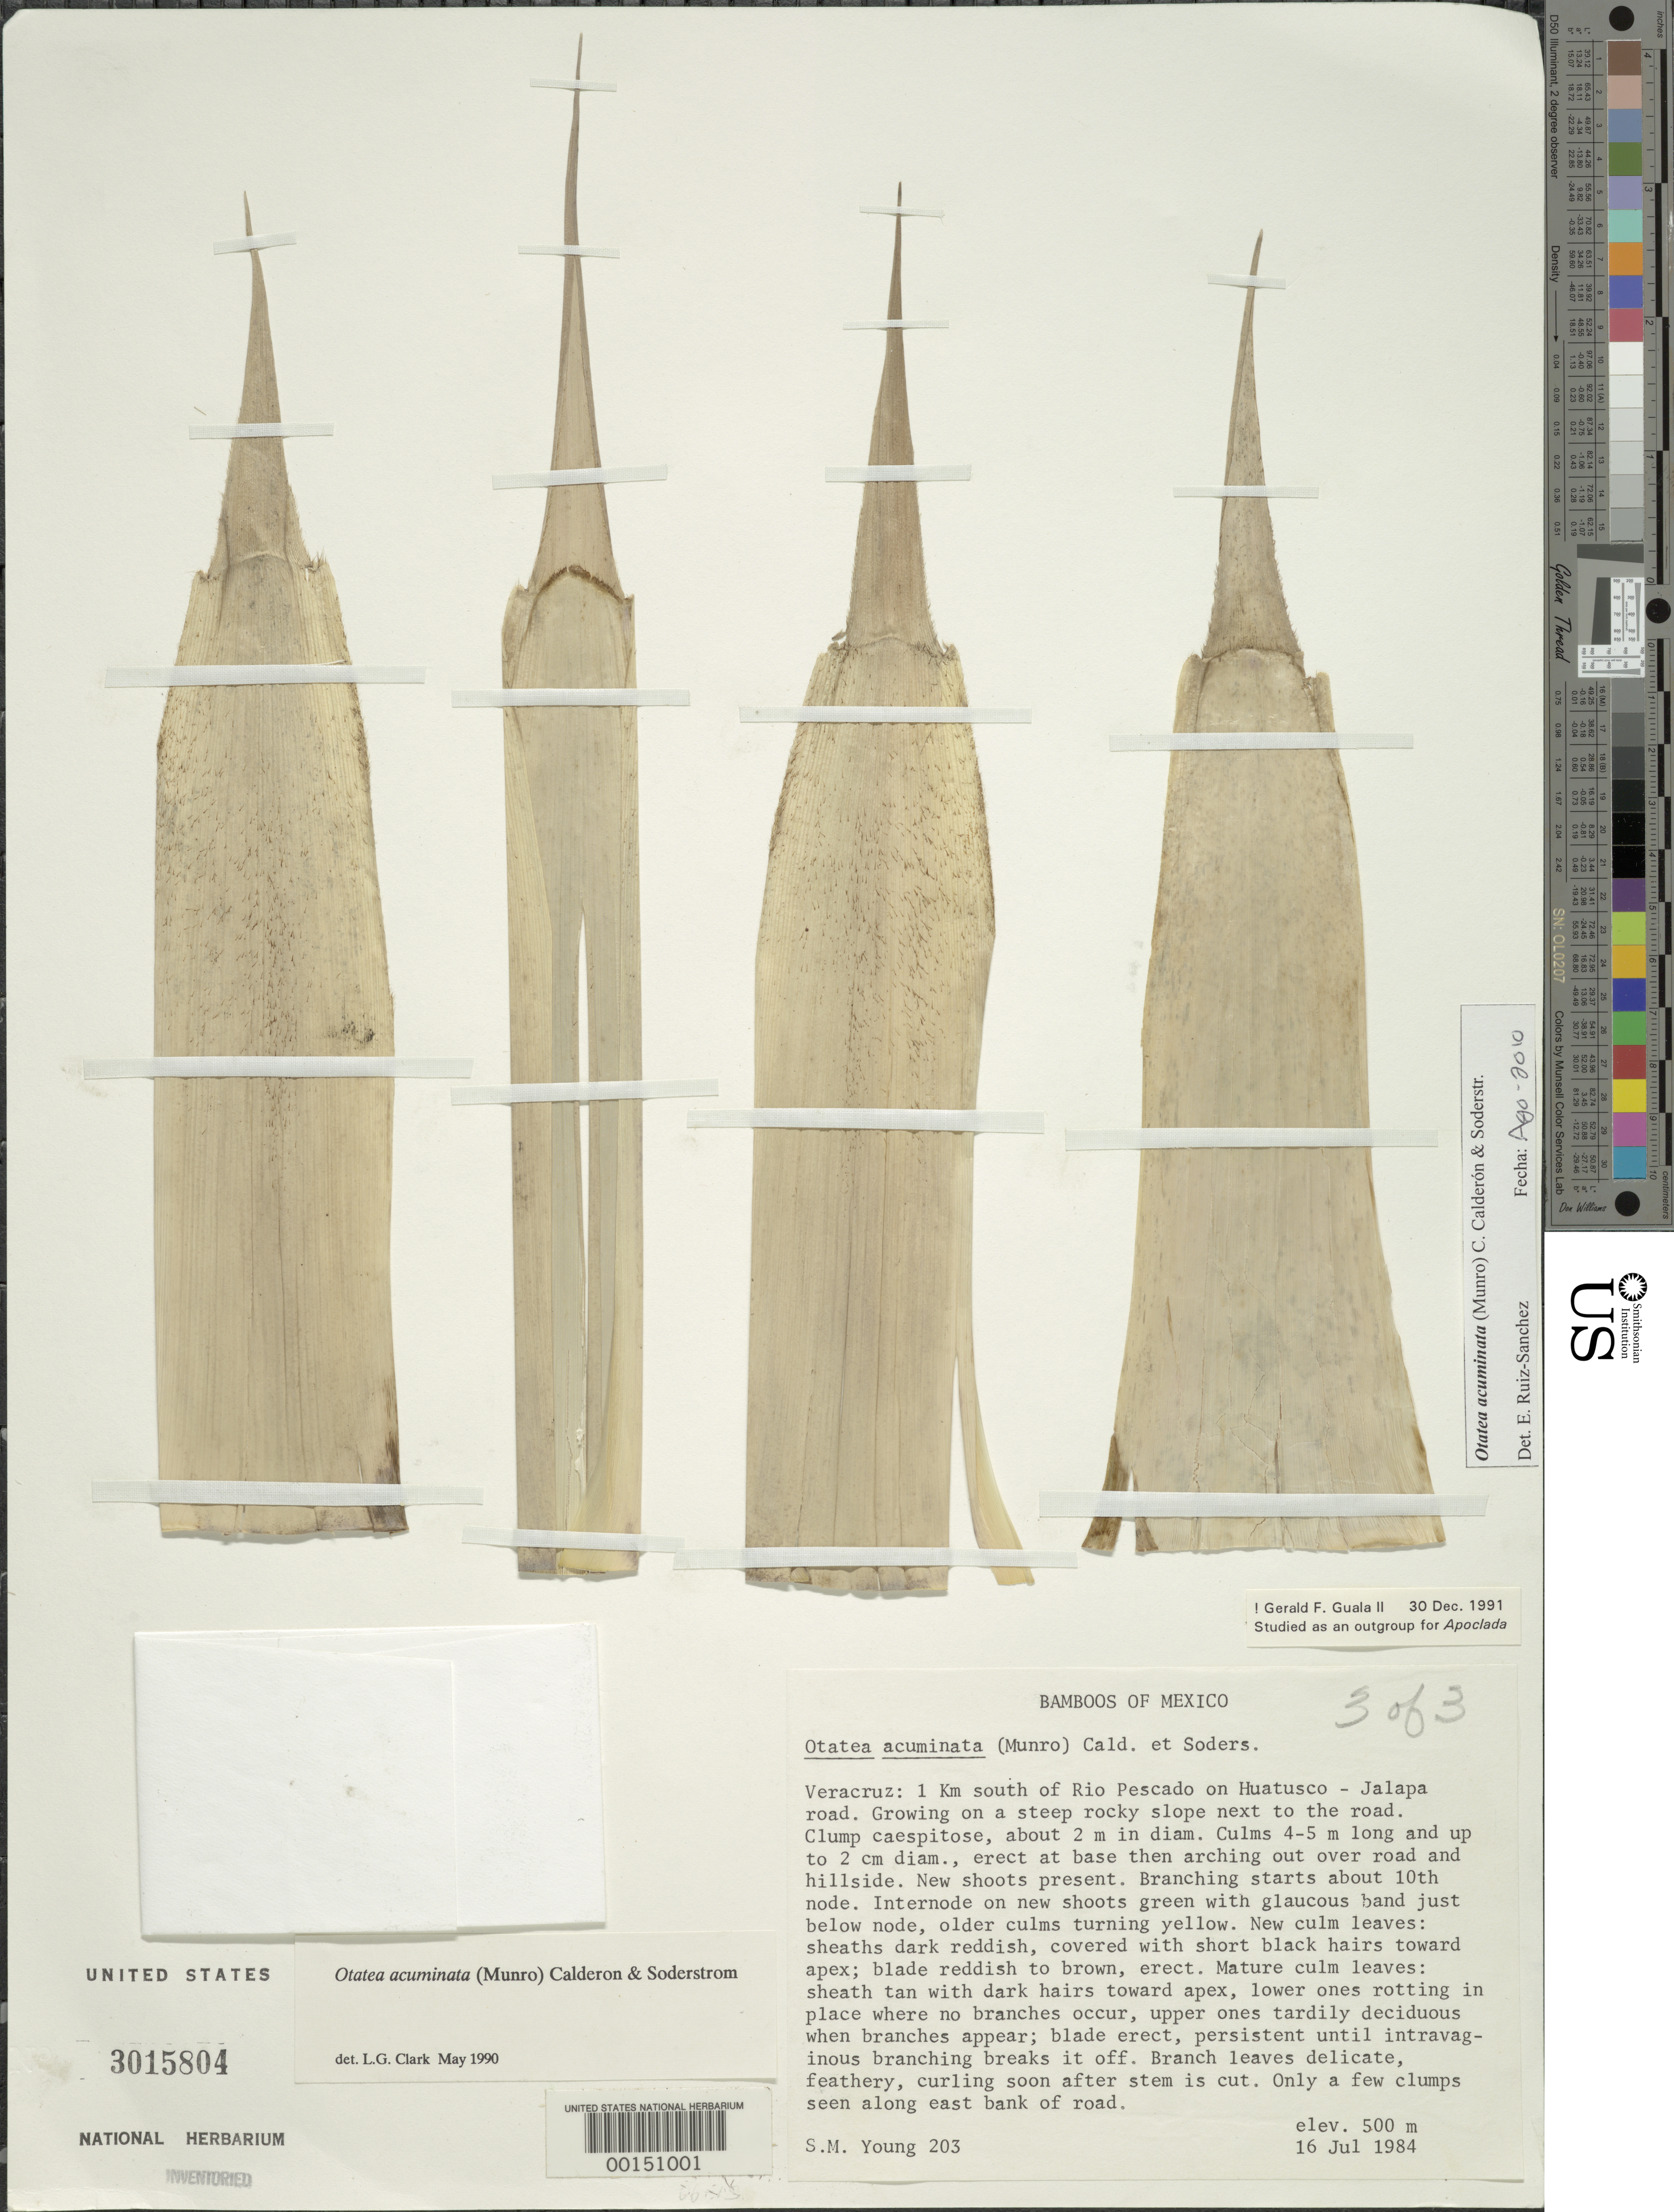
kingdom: Plantae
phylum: Tracheophyta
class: Liliopsida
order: Poales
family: Poaceae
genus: Otatea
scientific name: Otatea acuminata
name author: (Munro) C. E. Calderón & Soderstr.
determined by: Clark, Lynn G., (ISC), Iowa State University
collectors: S. Young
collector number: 203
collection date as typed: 16 Jul 1984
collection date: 1984-07-16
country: Mexico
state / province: Veracruz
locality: S of Rio Pescado on Huatusco - Jualapa road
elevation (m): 500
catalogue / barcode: US 3015804